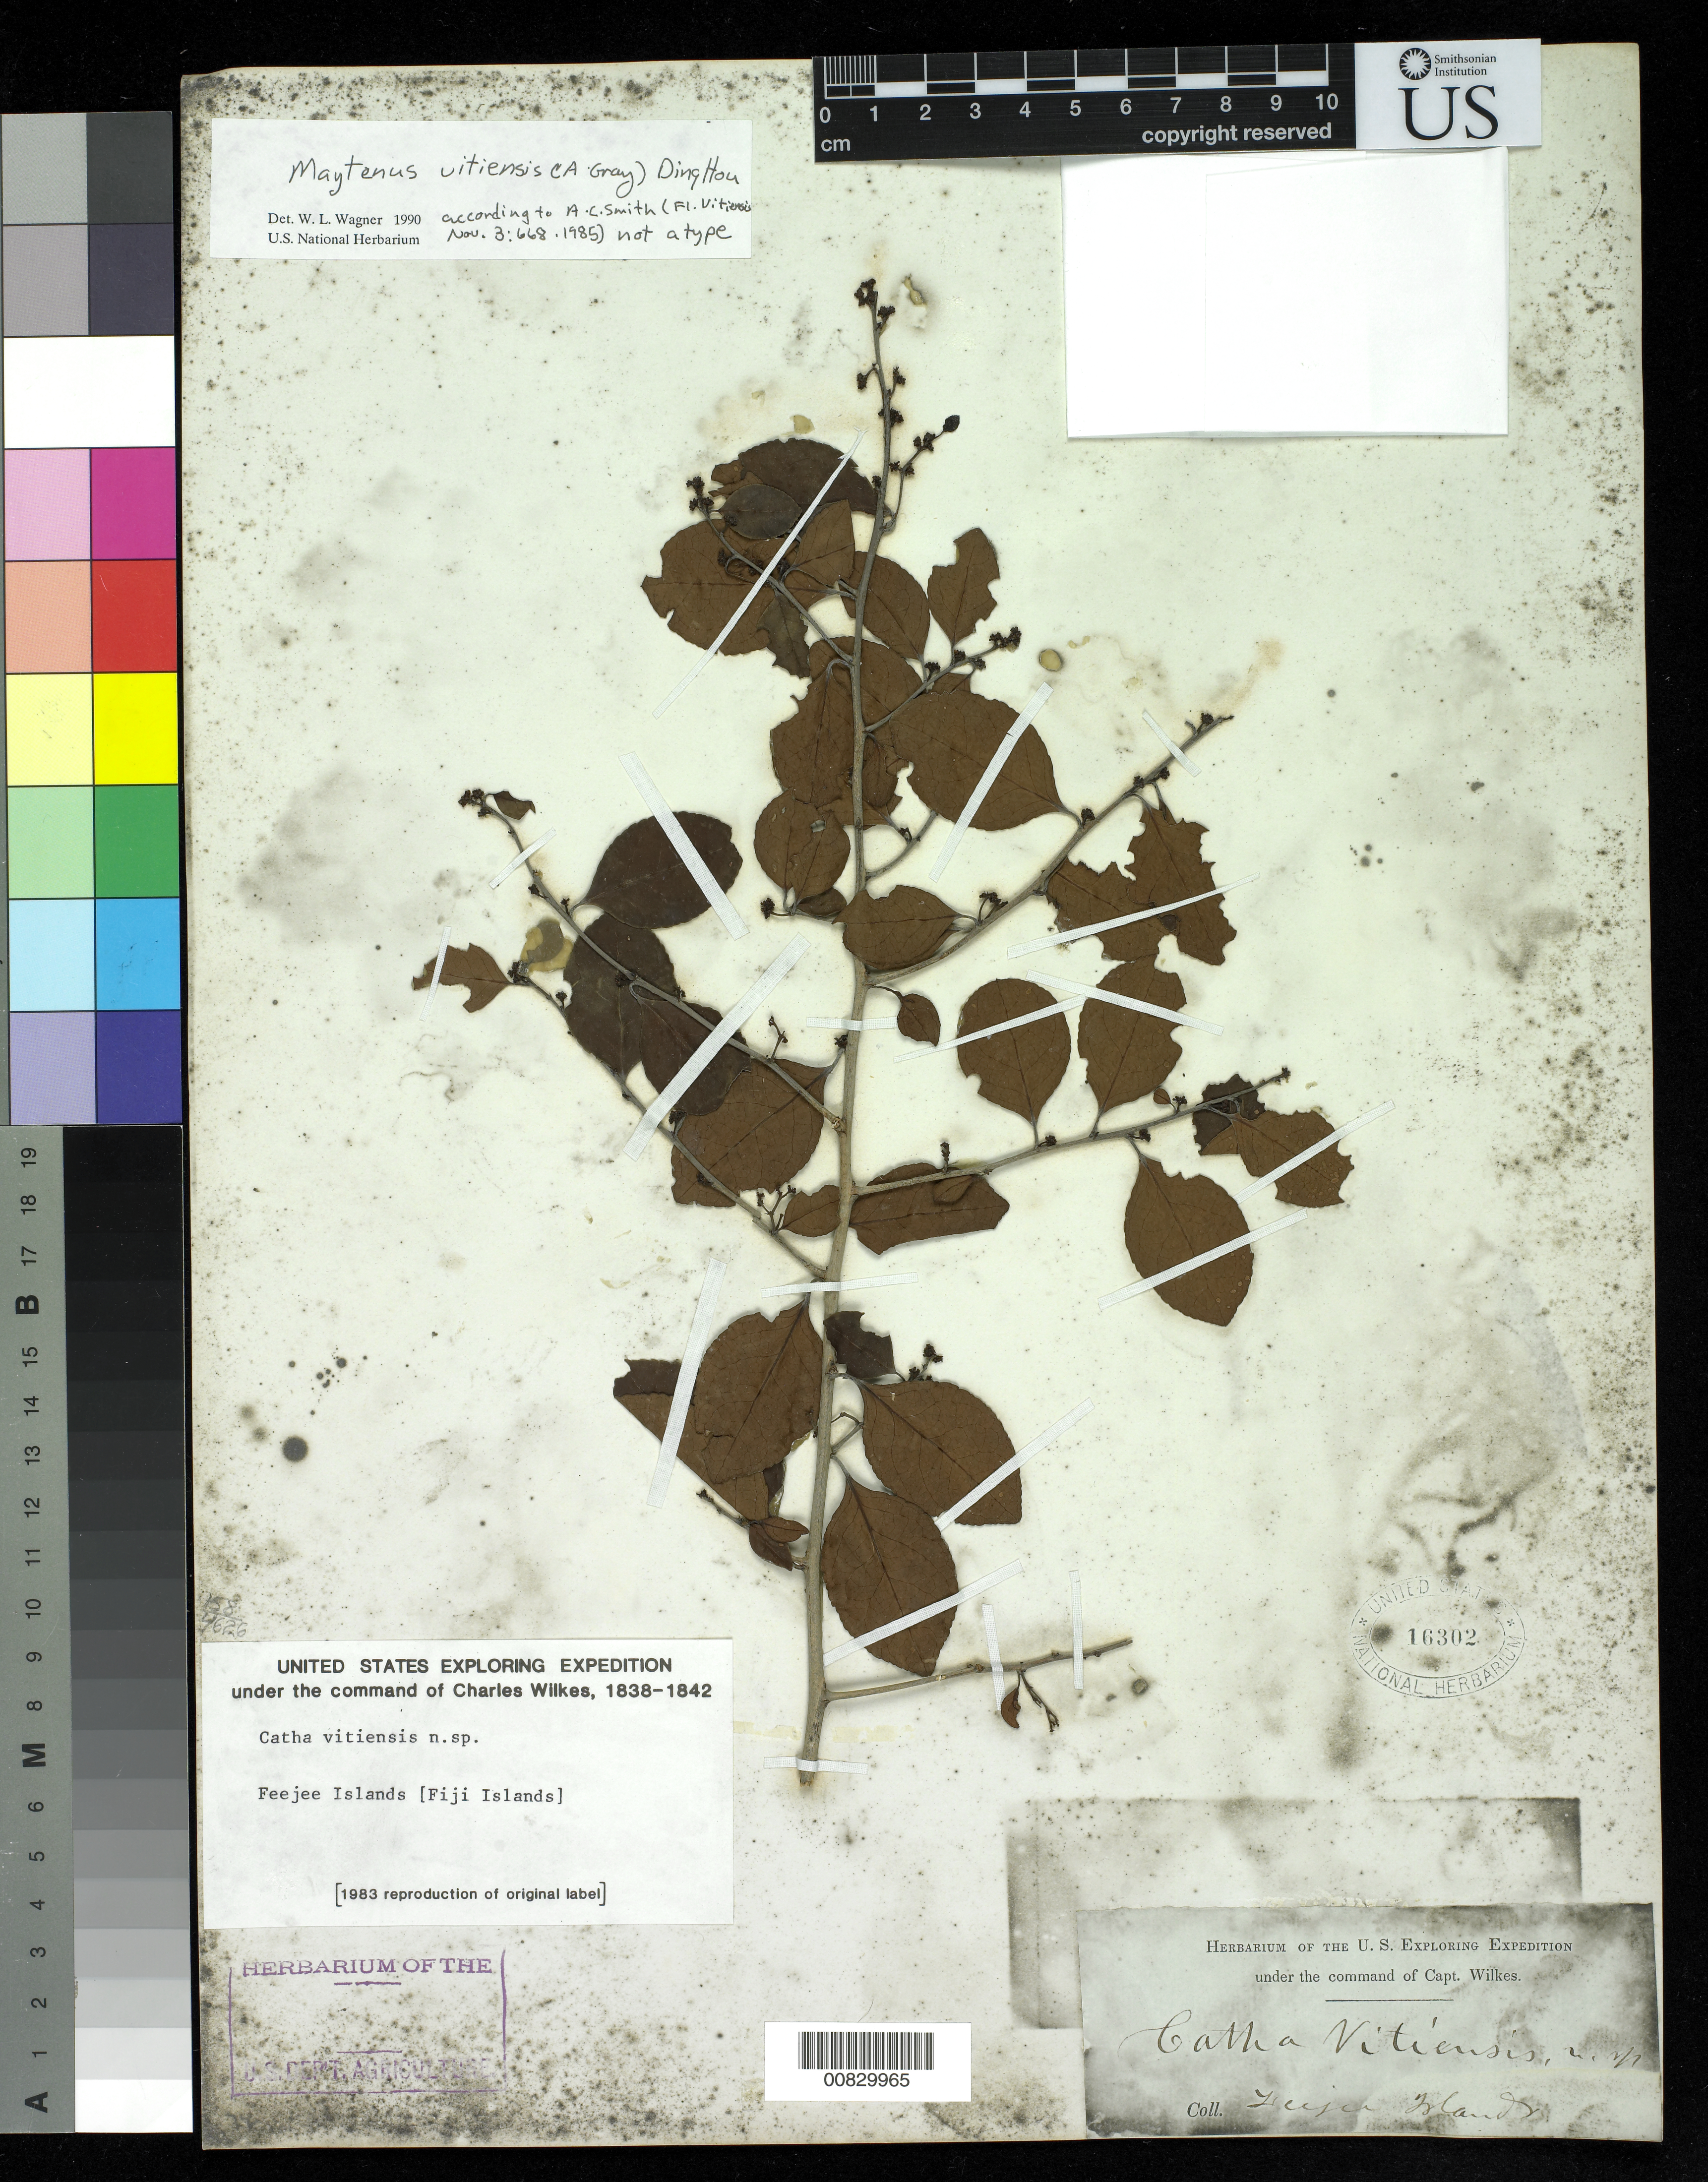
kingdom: Plantae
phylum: Tracheophyta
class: Magnoliopsida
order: Celastrales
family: Celastraceae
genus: Gymnosporia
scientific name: Gymnosporia vitiensis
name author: Seem.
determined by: Wagner, W. L., (BOT), Smithsonian Institution - National Museum of Natural History (UNITED STATES)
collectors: Wilkes Explor. Exped.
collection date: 1838/1842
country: Fiji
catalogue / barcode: US 16302